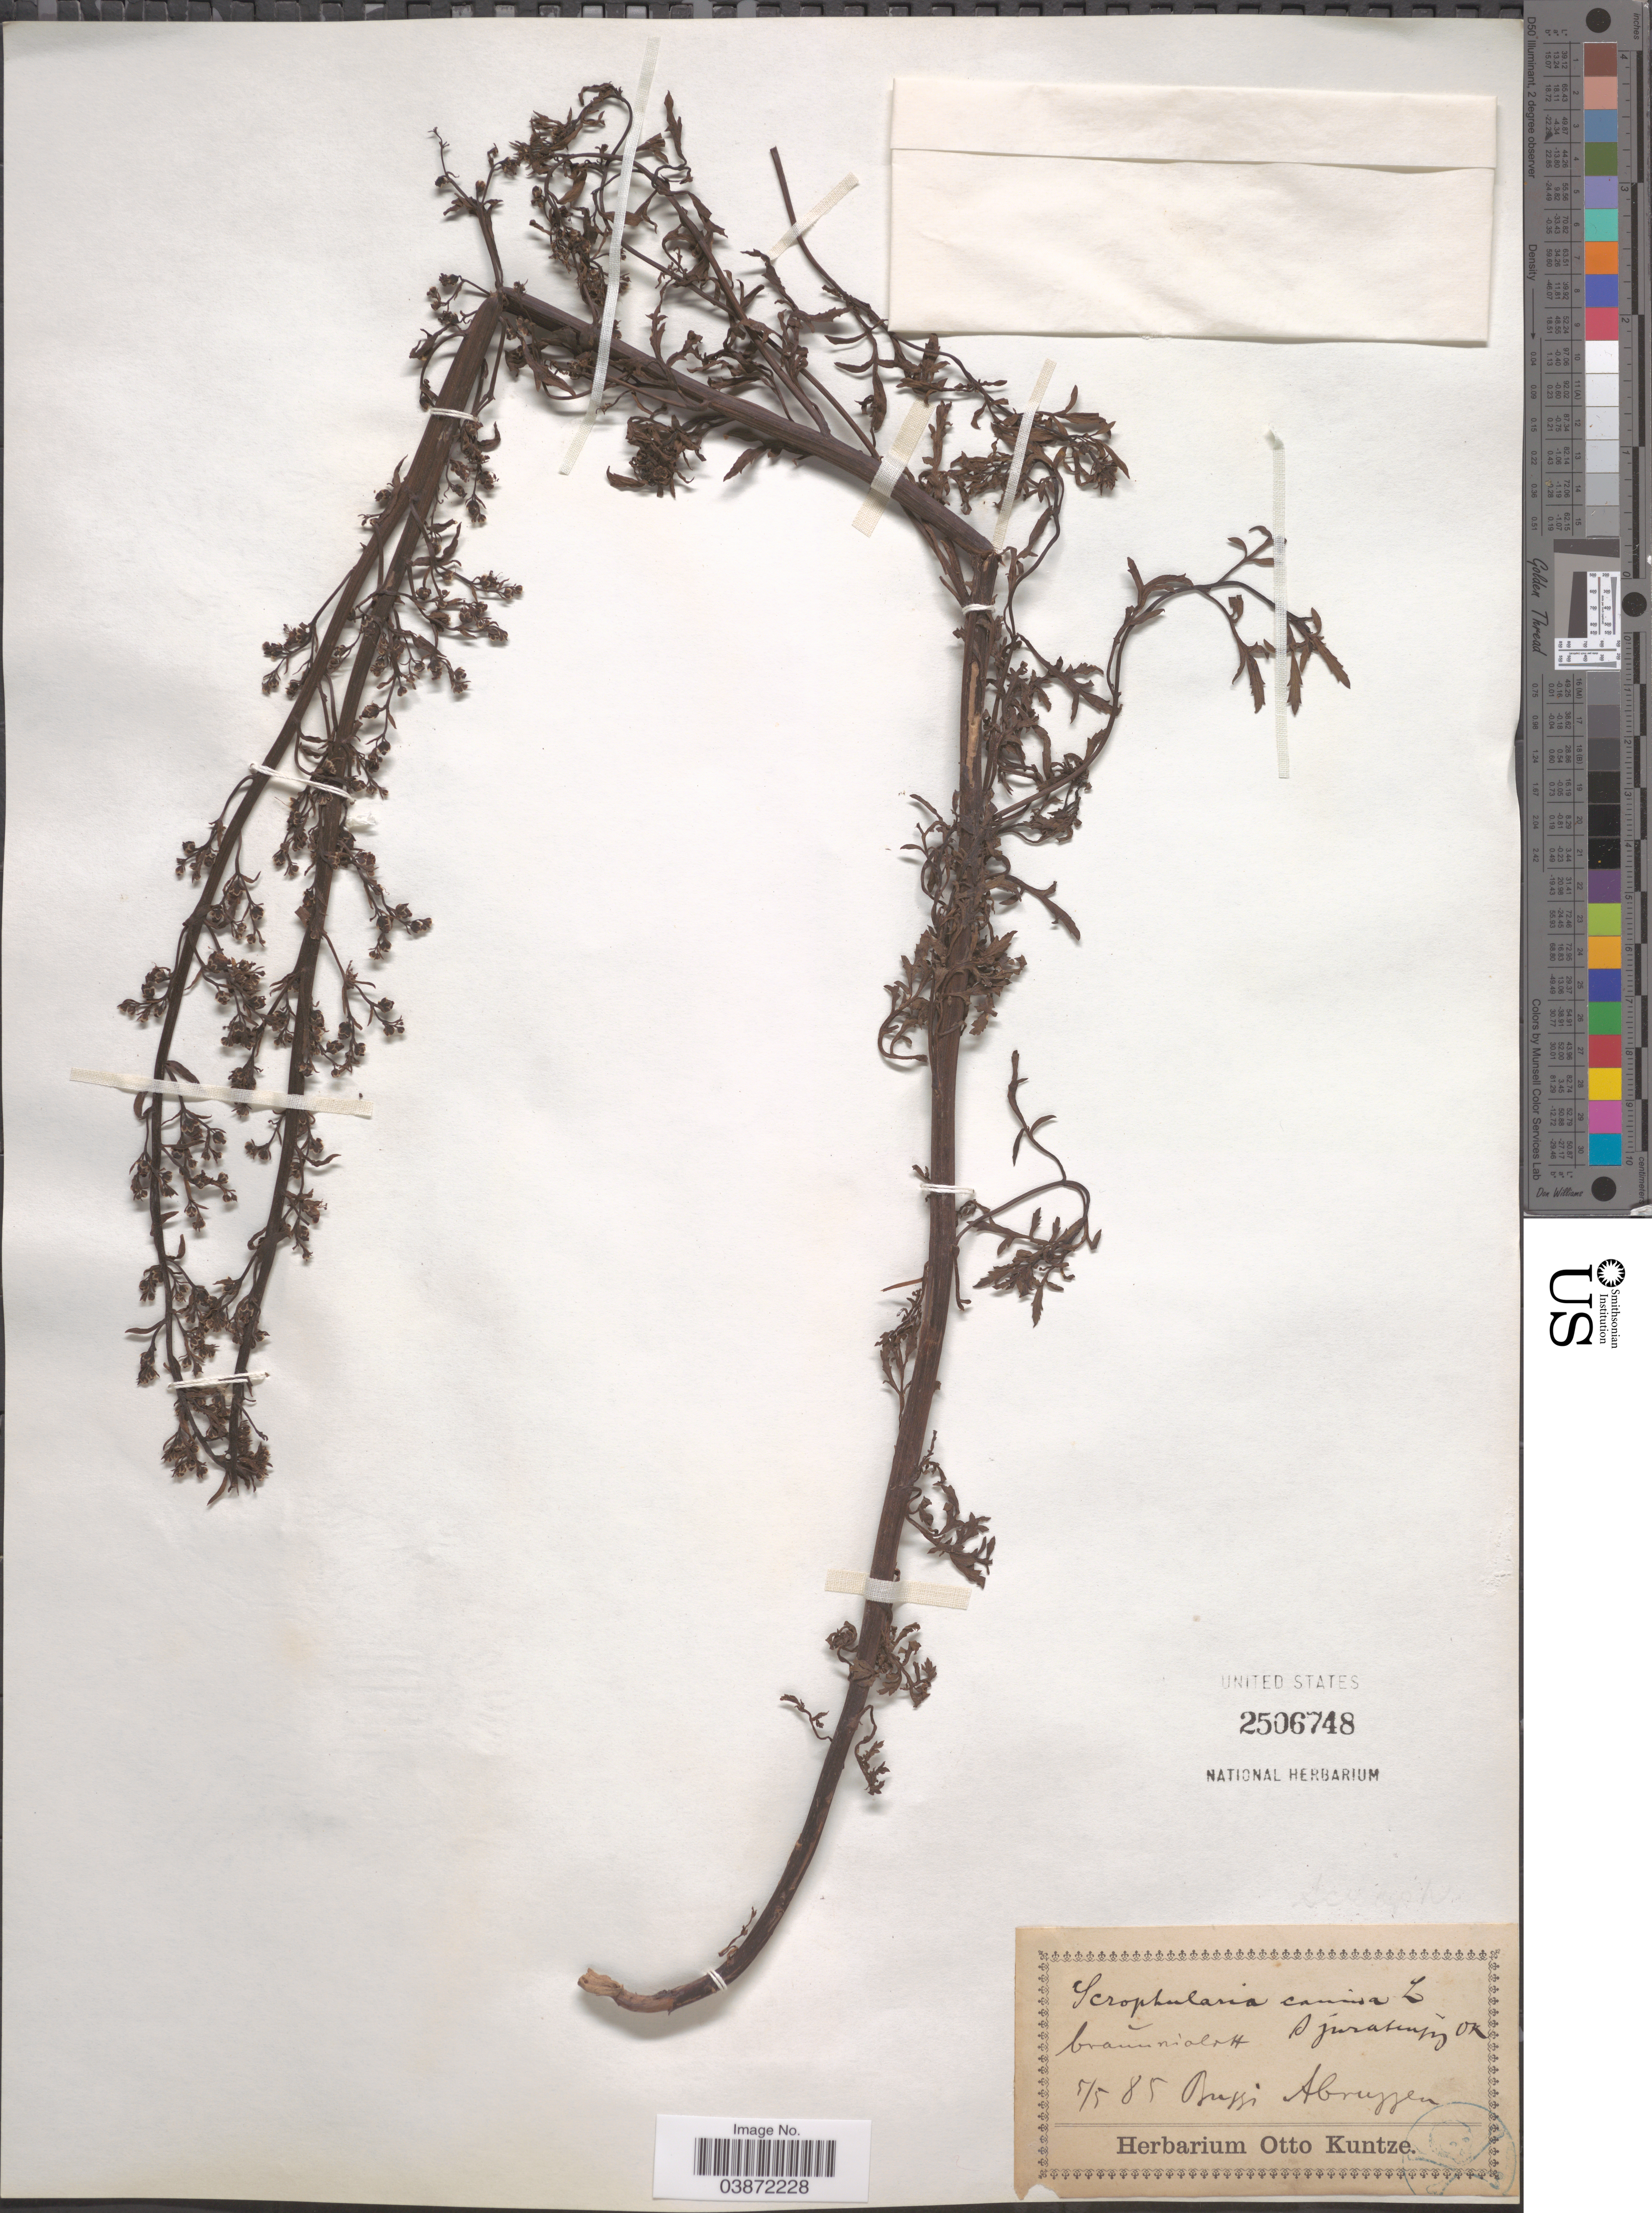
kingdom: Plantae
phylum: Tracheophyta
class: Magnoliopsida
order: Lamiales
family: Scrophulariaceae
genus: Scrophularia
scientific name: Scrophularia canina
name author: L.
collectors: ex herb. Otto Kuntze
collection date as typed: Transcribed d/m/y: 5/5/85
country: Italy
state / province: Abruzzo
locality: Bussi Abruzzen.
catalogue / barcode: US 2506748